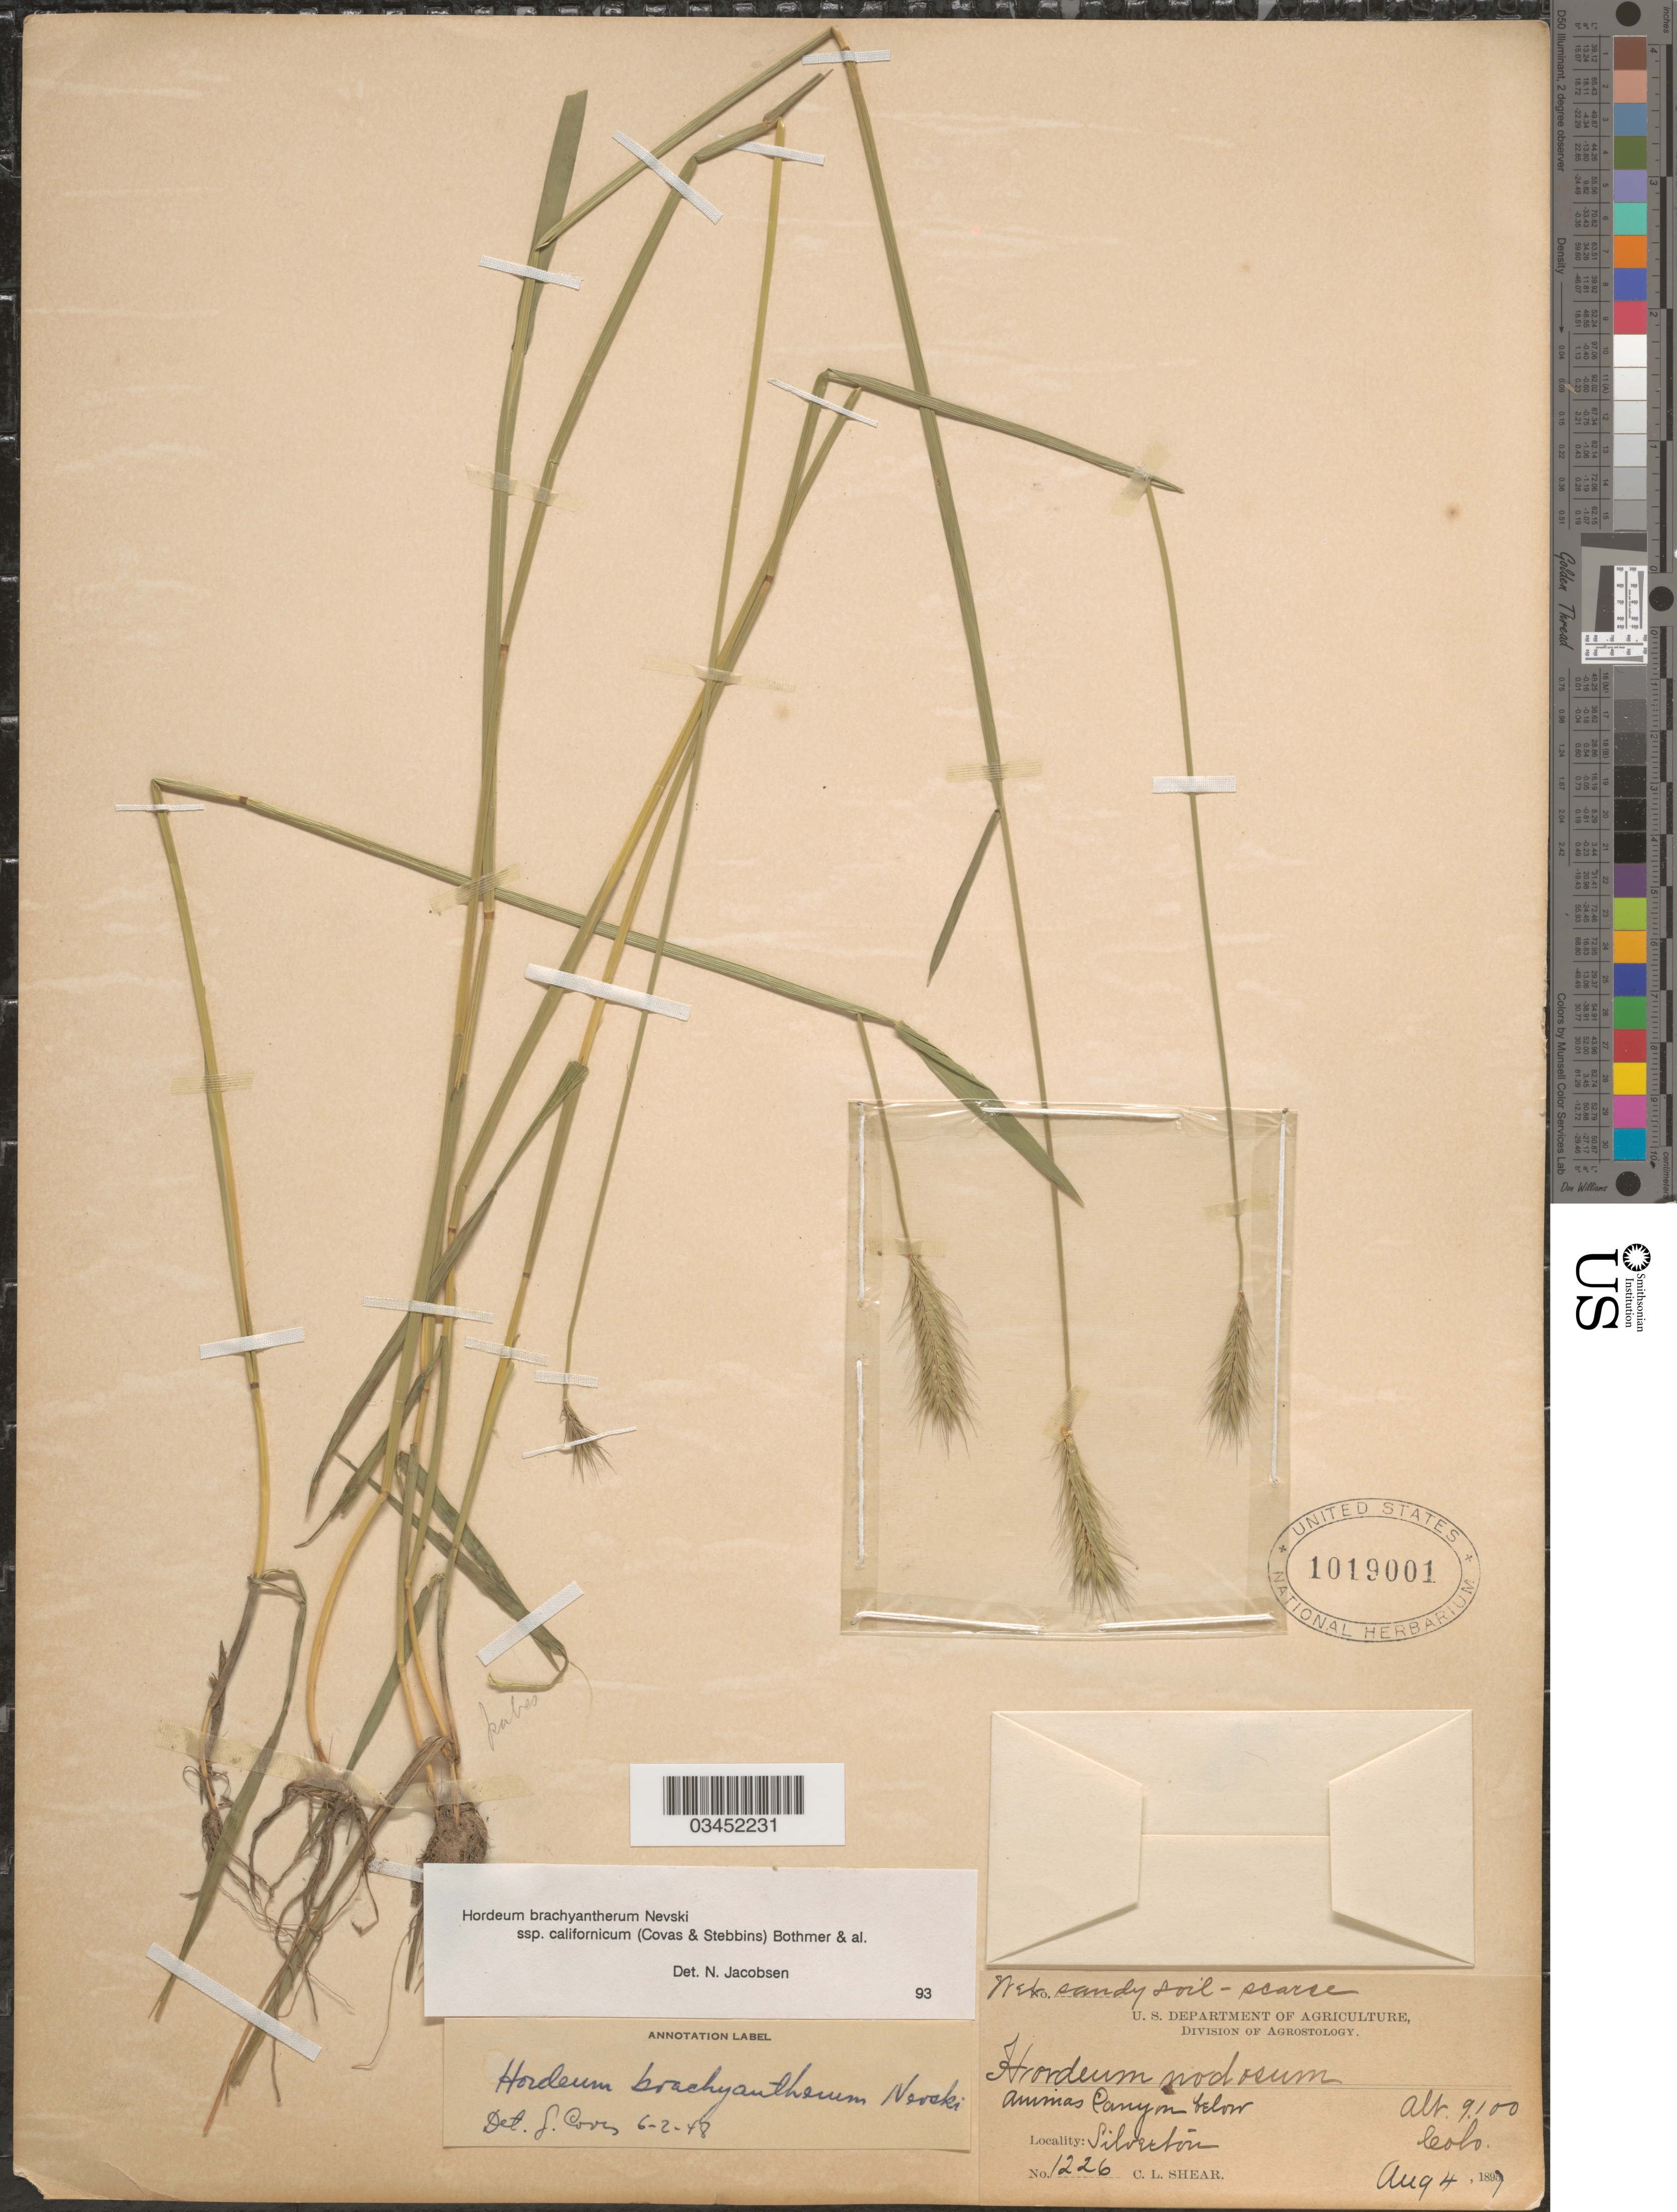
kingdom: Plantae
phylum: Tracheophyta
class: Liliopsida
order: Poales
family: Poaceae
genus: Hordeum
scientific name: Hordeum brachyantherum subsp. californicum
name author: (Covas & Stebbins) Bothmer et al.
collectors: C. L. Shear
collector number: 1226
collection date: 1897-08-04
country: United States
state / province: Colorado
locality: Animas. Canyon below Silverton.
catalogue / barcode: US 1019001